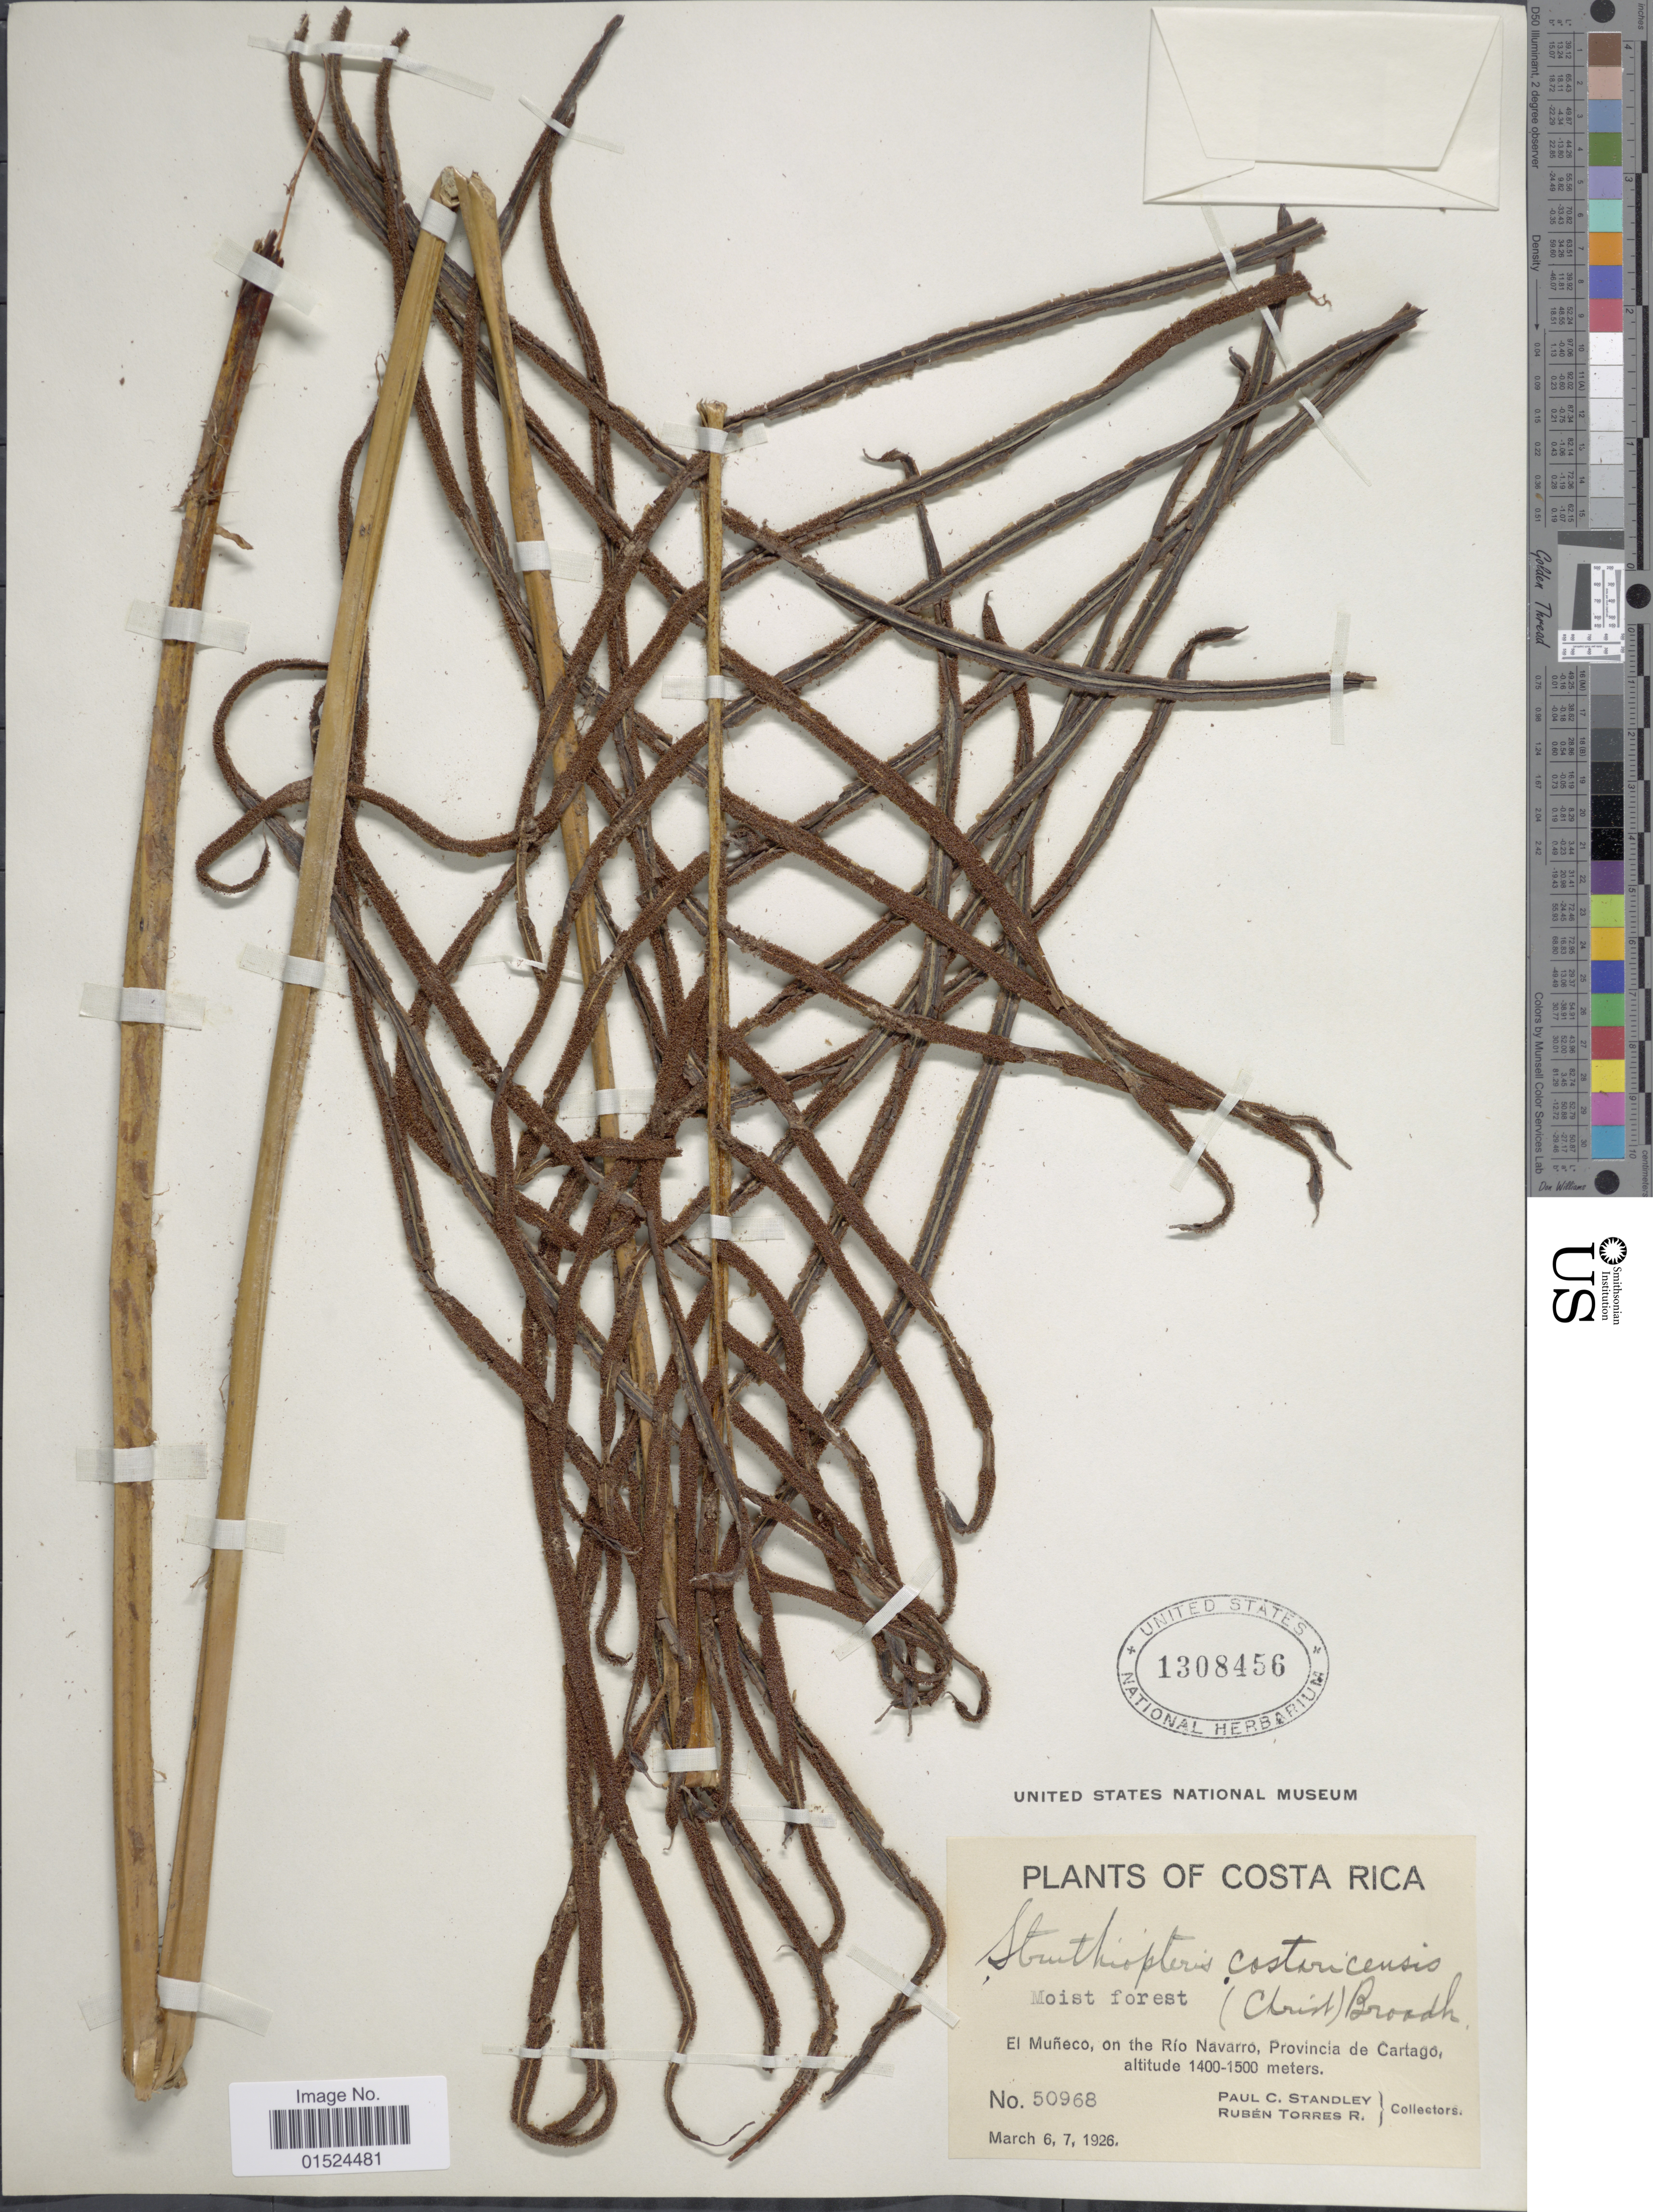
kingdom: Plantae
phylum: Tracheophyta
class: Polypodiopsida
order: Polypodiales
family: Blechnaceae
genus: Blechnum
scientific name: Blechnum schiedeanum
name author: (Schltdl. ex C. Presl) Hieron.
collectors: P. C. Standley & R. Torres Rojas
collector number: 50968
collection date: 1926-03-06/1926-03-07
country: Costa Rica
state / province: Cartago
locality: El Muñeco, on the Río Navarro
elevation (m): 1400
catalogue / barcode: US 1308456